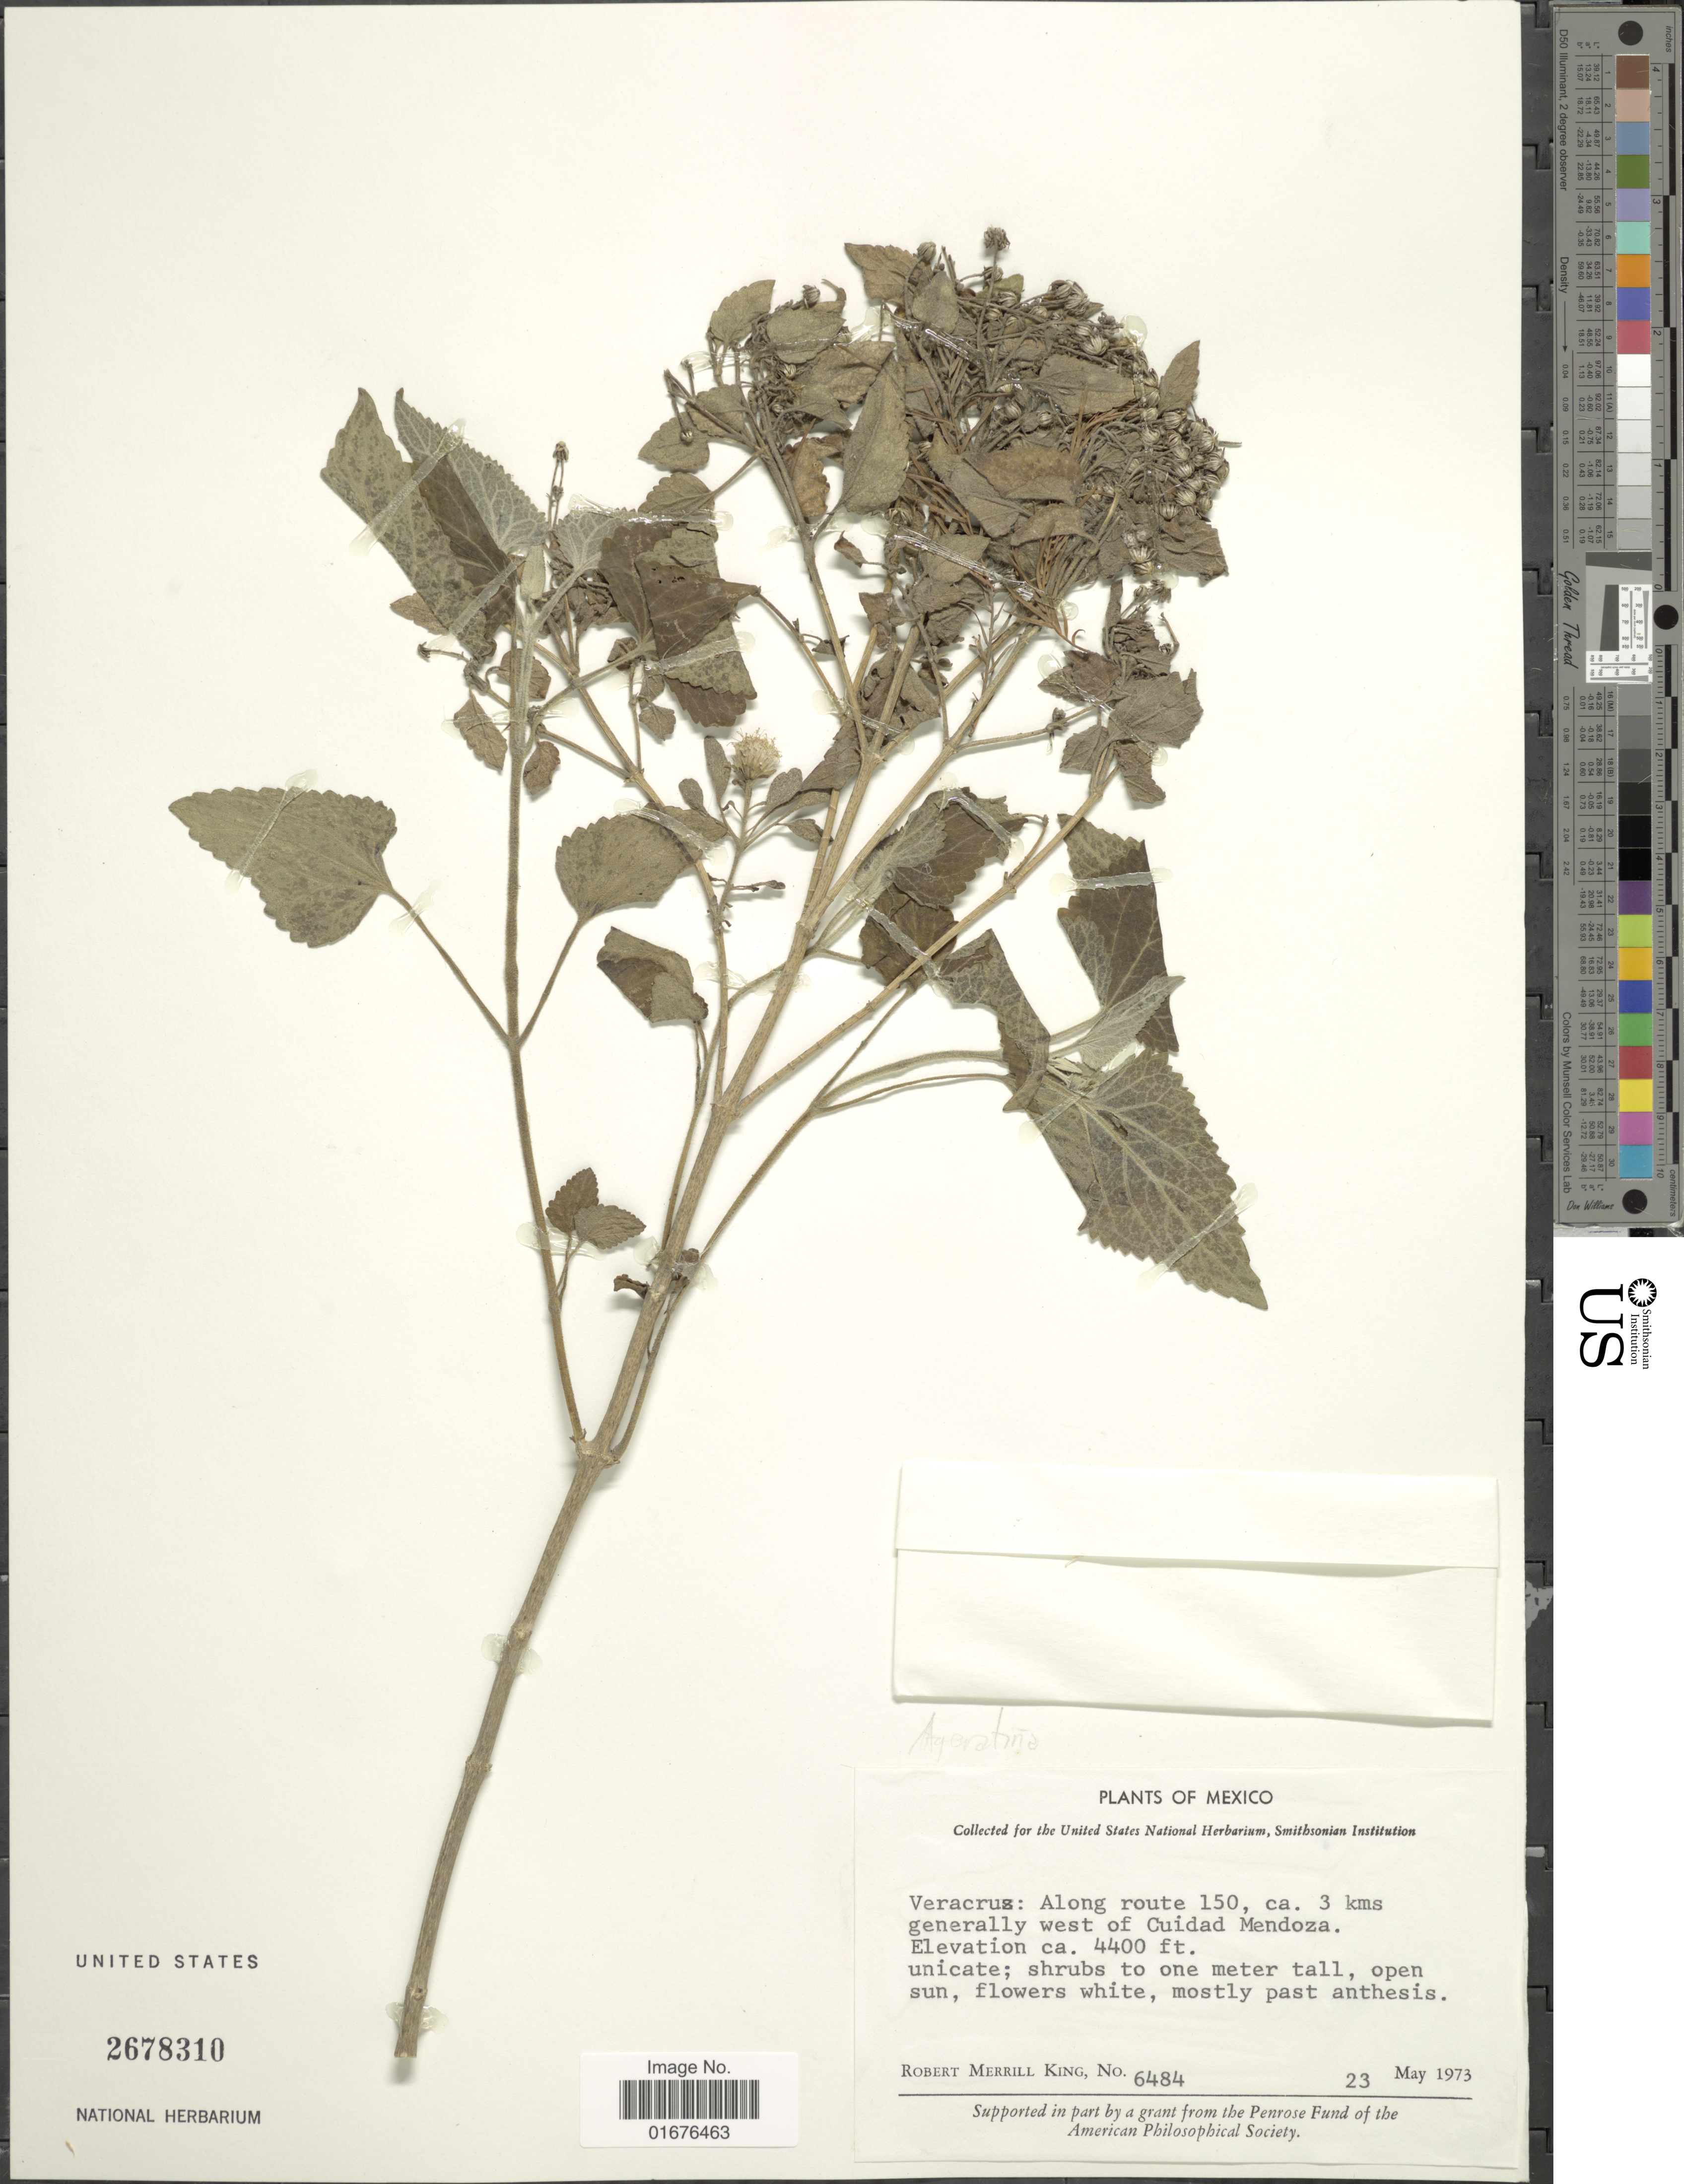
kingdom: Plantae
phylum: Tracheophyta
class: Magnoliopsida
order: Asterales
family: Asteraceae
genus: Ageratina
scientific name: Ageratina petiolaris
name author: (Moc. & Sessé ex DC.) R.M. King & H. Rob.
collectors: R. M. King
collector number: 6484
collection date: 1973-05-23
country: Mexico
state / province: Veracruz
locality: Veracruz: along route 150, ca. 3 kms generally west of Ciudad Mendoza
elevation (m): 1341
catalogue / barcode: US 2678310